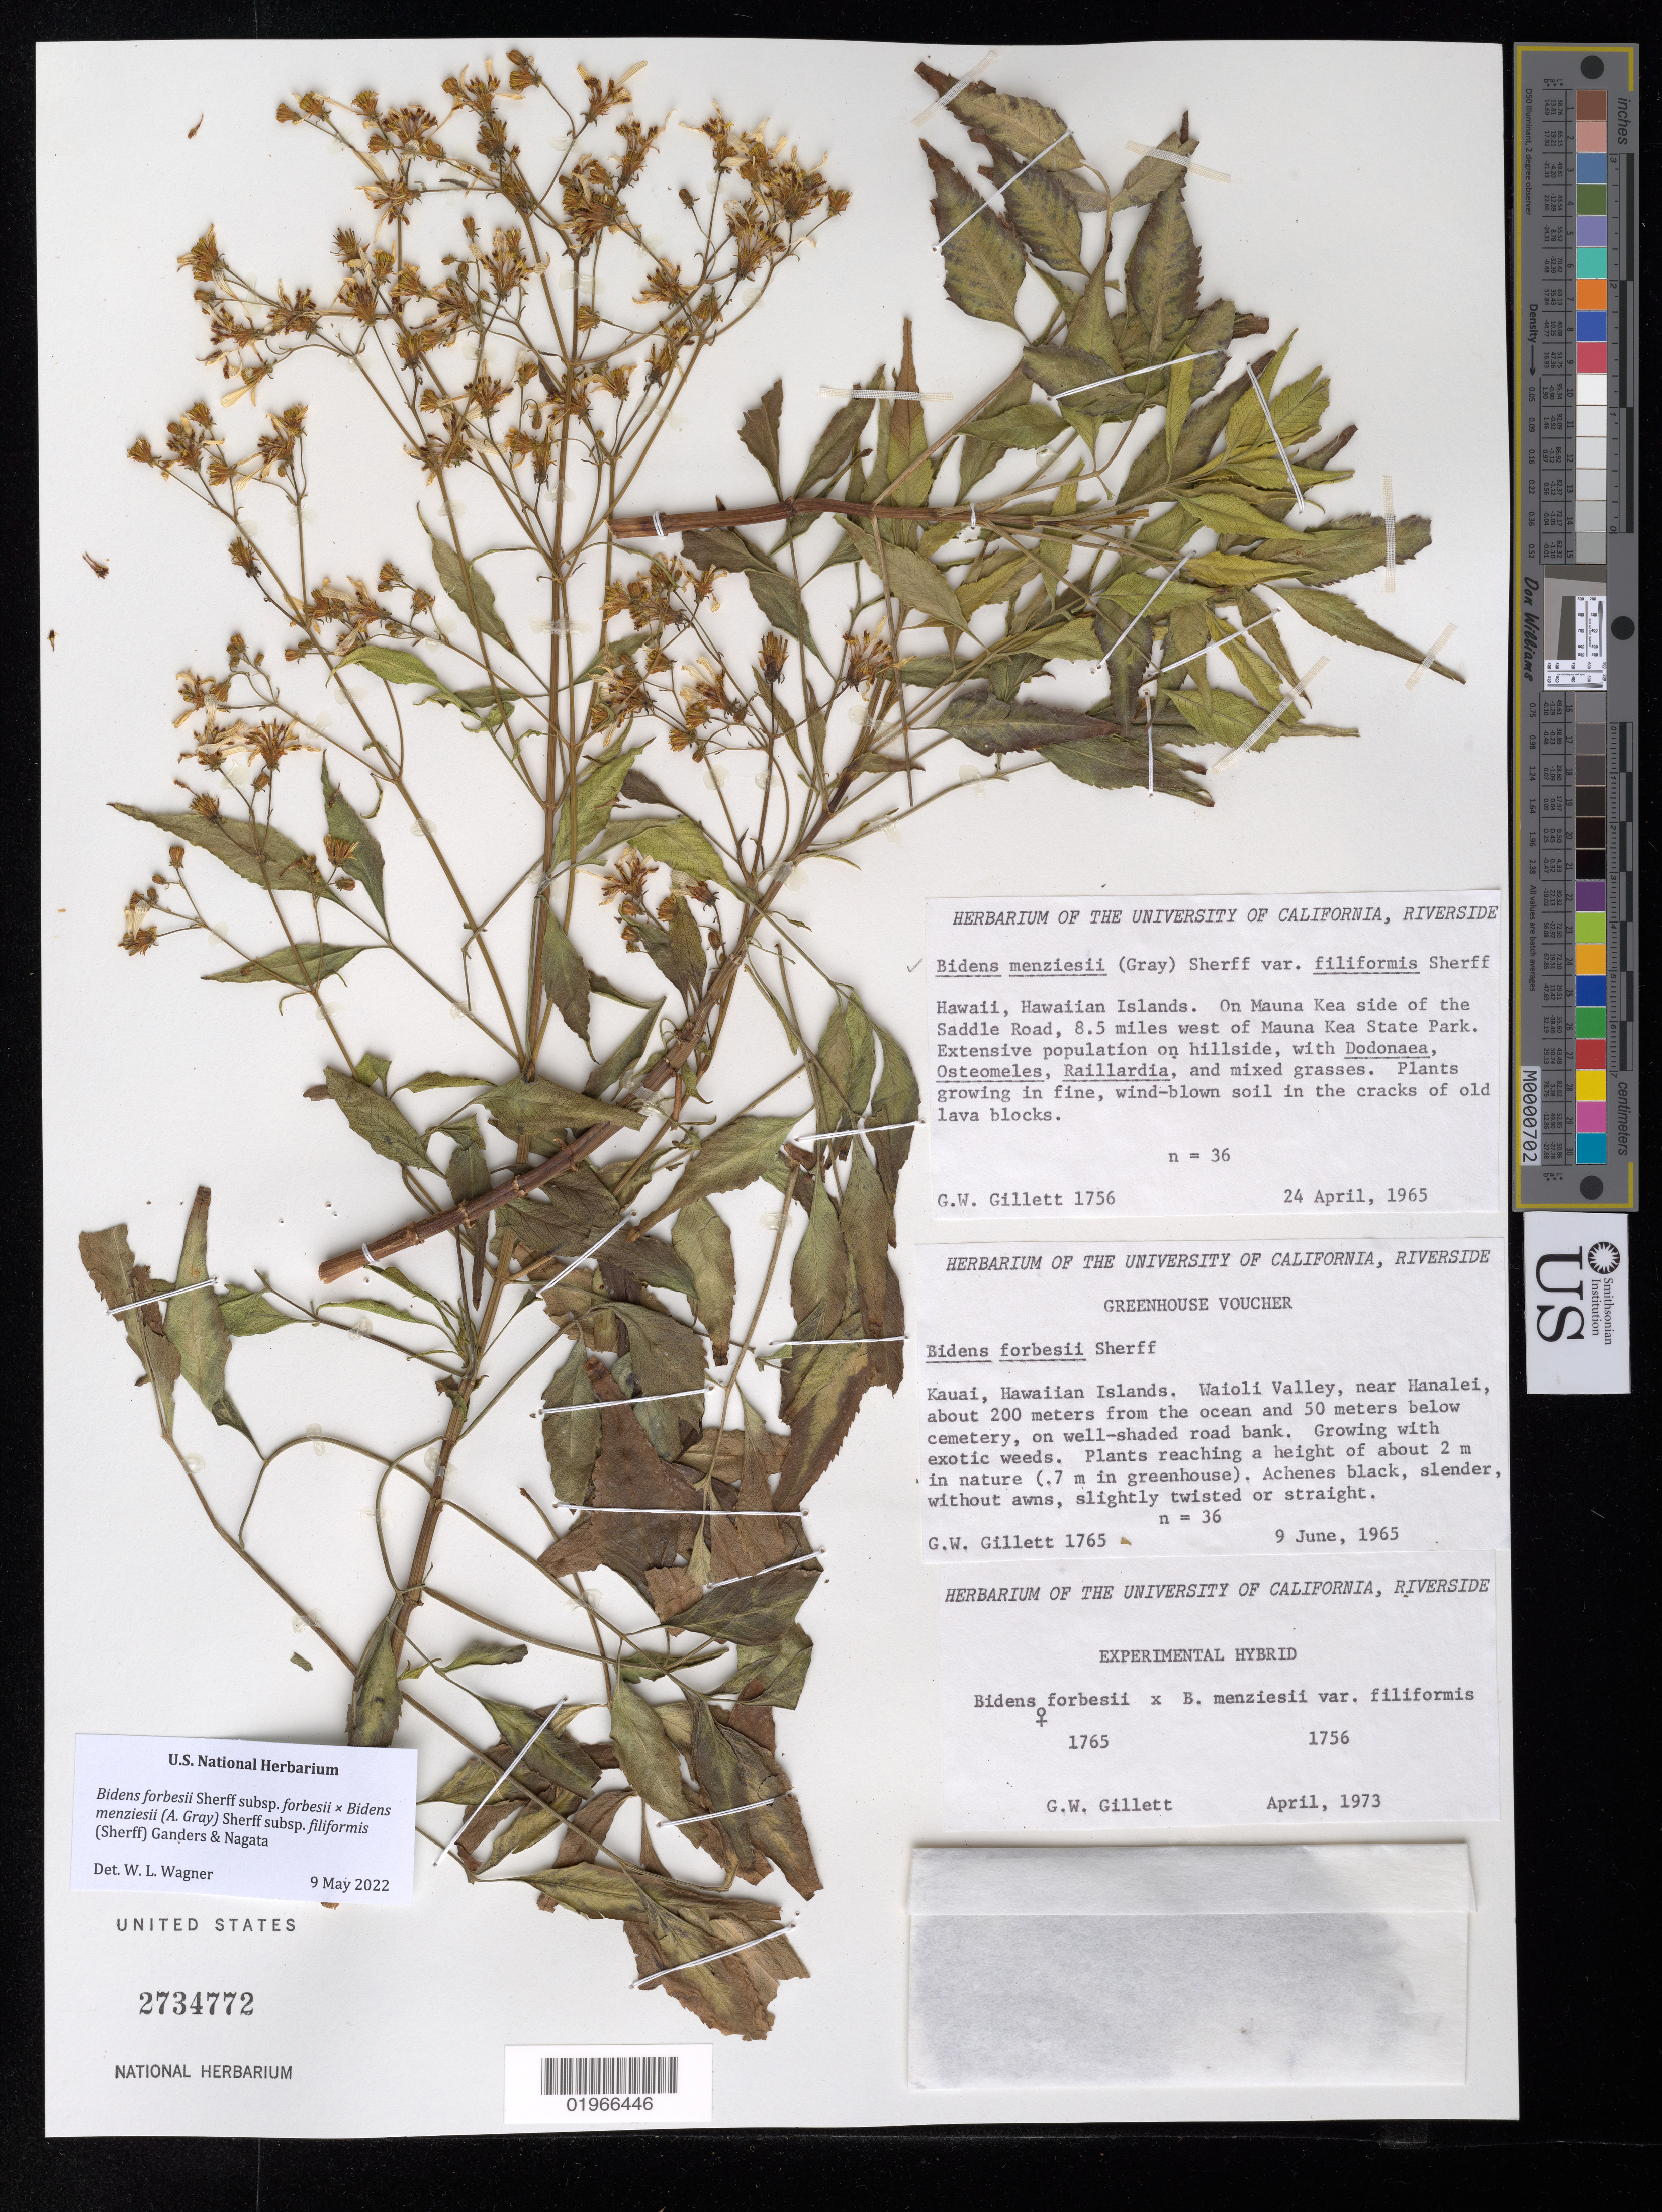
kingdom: Plantae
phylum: Tracheophyta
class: Magnoliopsida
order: Asterales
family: Asteraceae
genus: Bidens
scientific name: Bidens forbesii subsp. forbesii x B. menziesii subsp. filiformis (Sherff) Ganders & Nagata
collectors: G. Gillett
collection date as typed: Apr 1973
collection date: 1973-04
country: United States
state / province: California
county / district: Riverside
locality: University of California, Riverside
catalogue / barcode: US 2734772